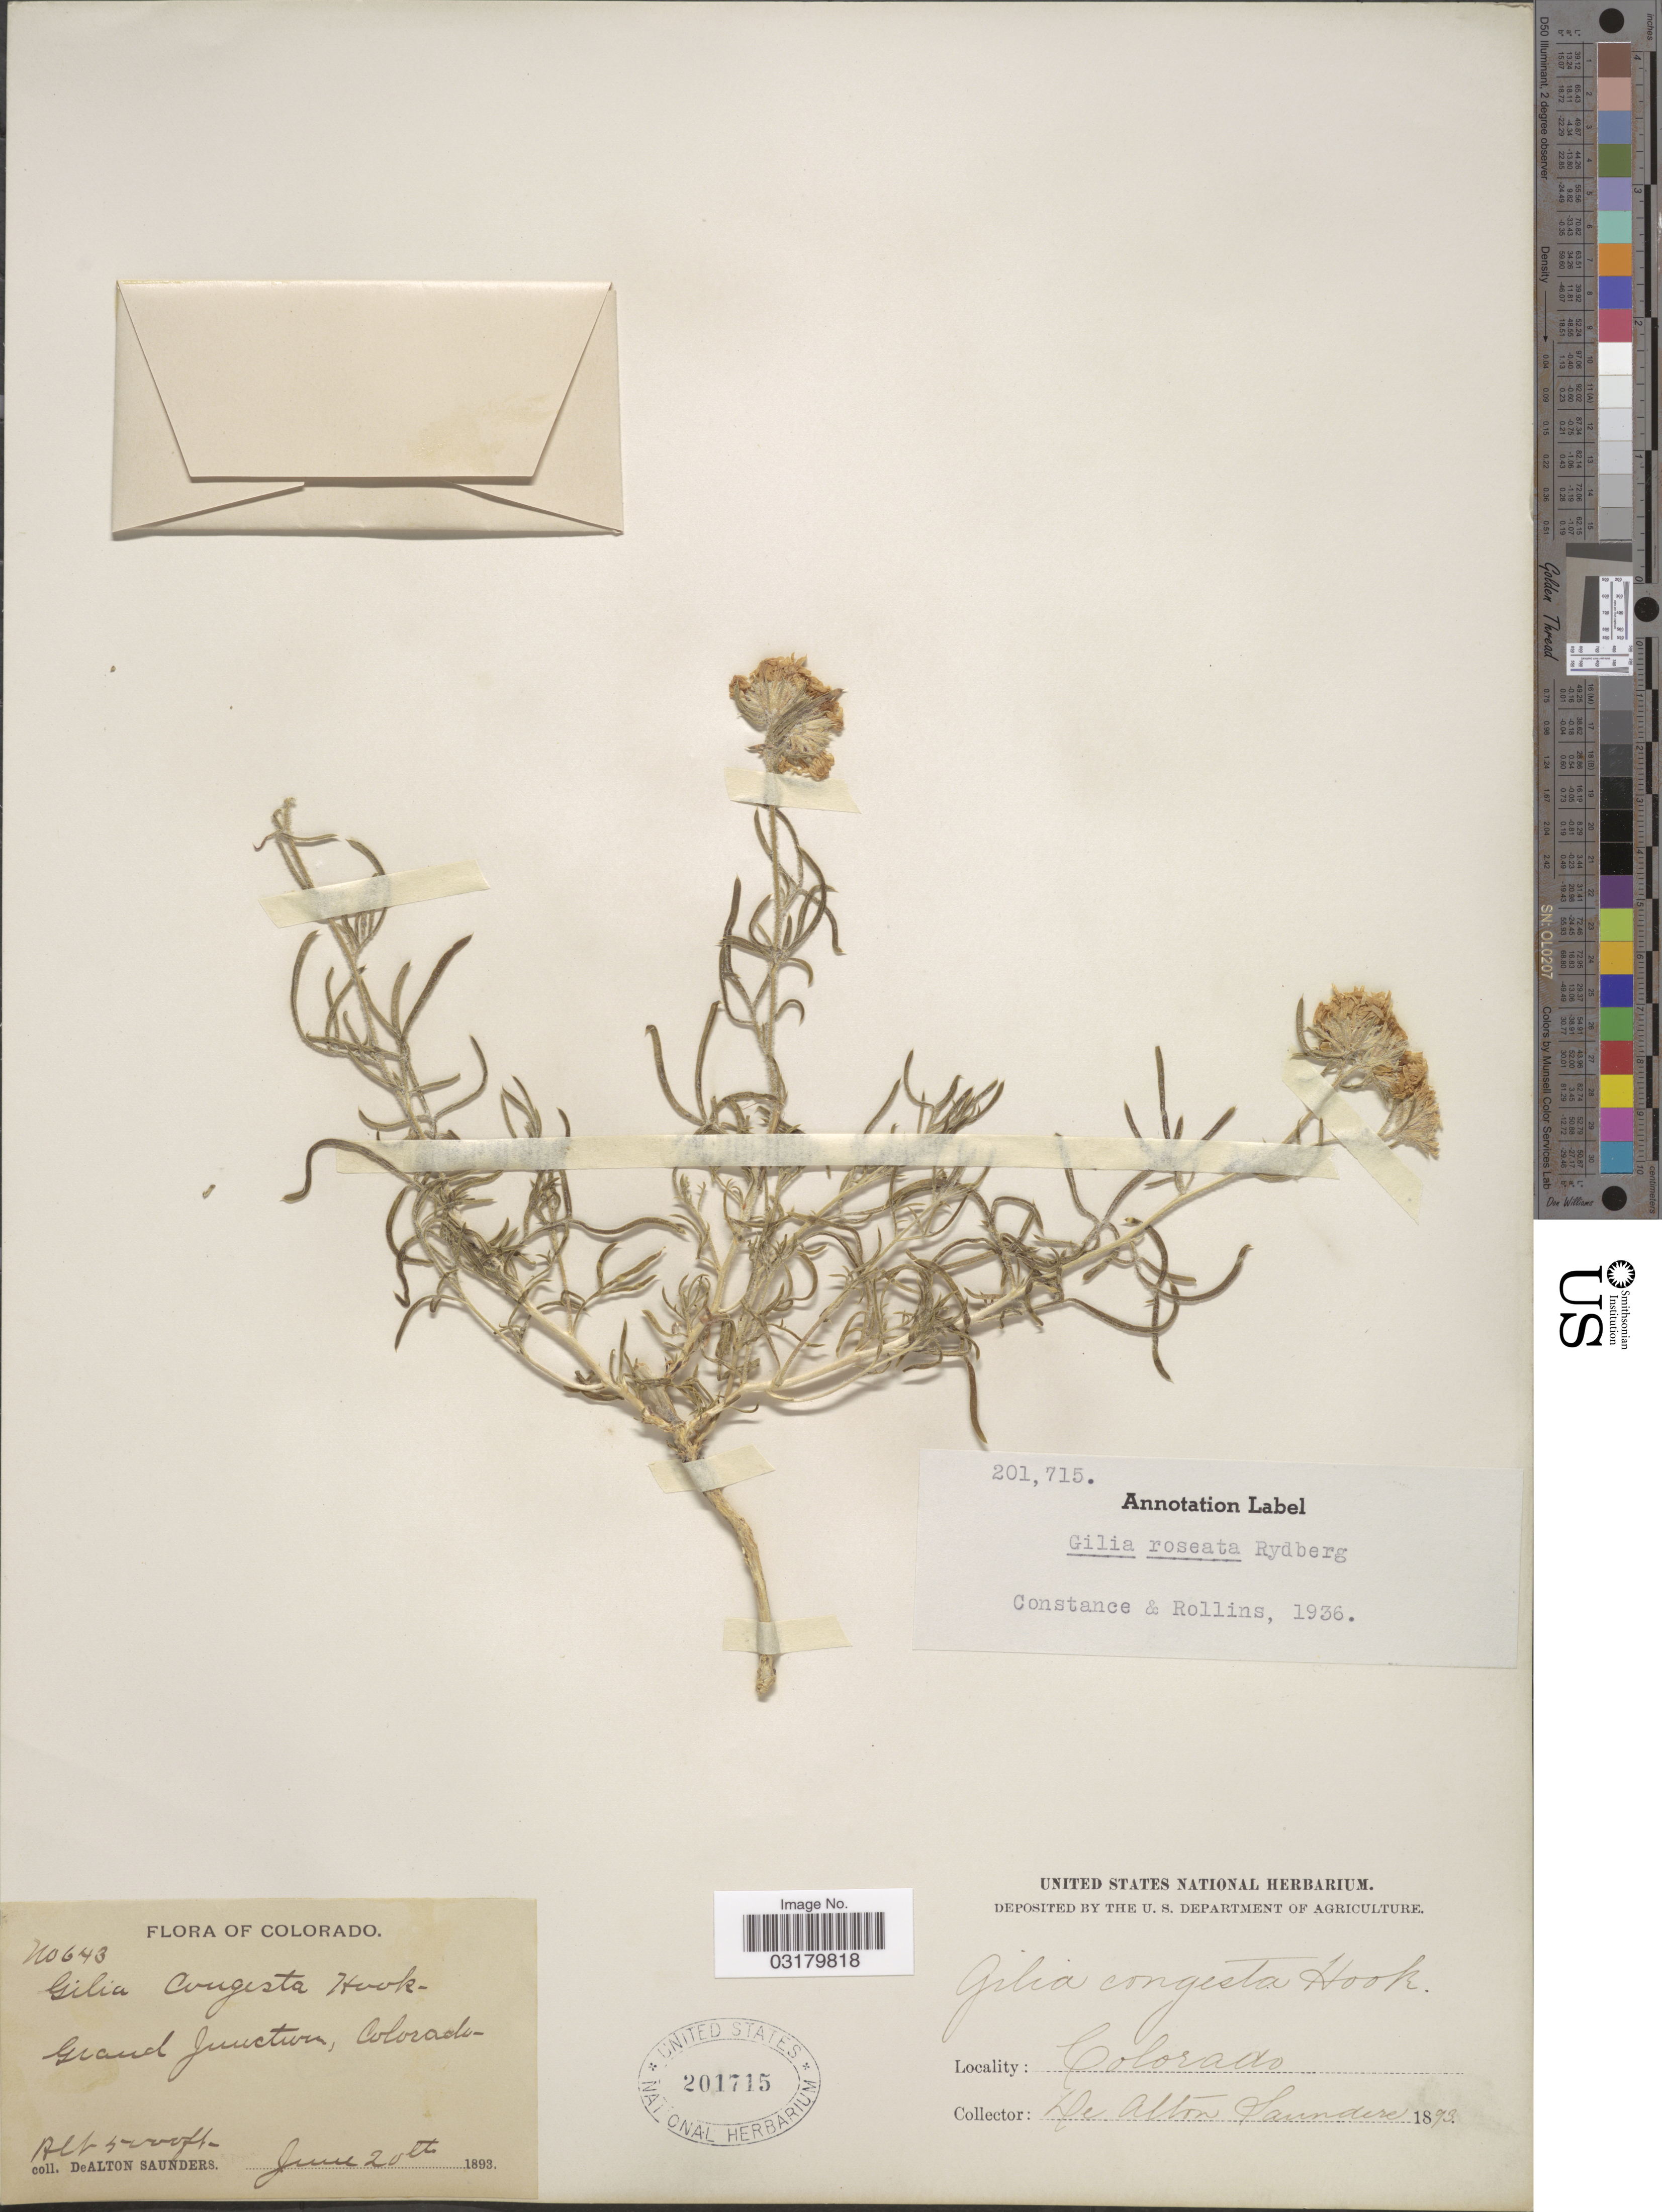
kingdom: Plantae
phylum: Tracheophyta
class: Magnoliopsida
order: Ericales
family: Polemoniaceae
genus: Ipomopsis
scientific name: Ipomopsis roseata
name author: (Rydb.) V.E. Grant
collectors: D. A. Saunders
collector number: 643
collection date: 1893-06-20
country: United States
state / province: Colorado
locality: Grand Junction.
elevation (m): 1524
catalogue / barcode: US 201715